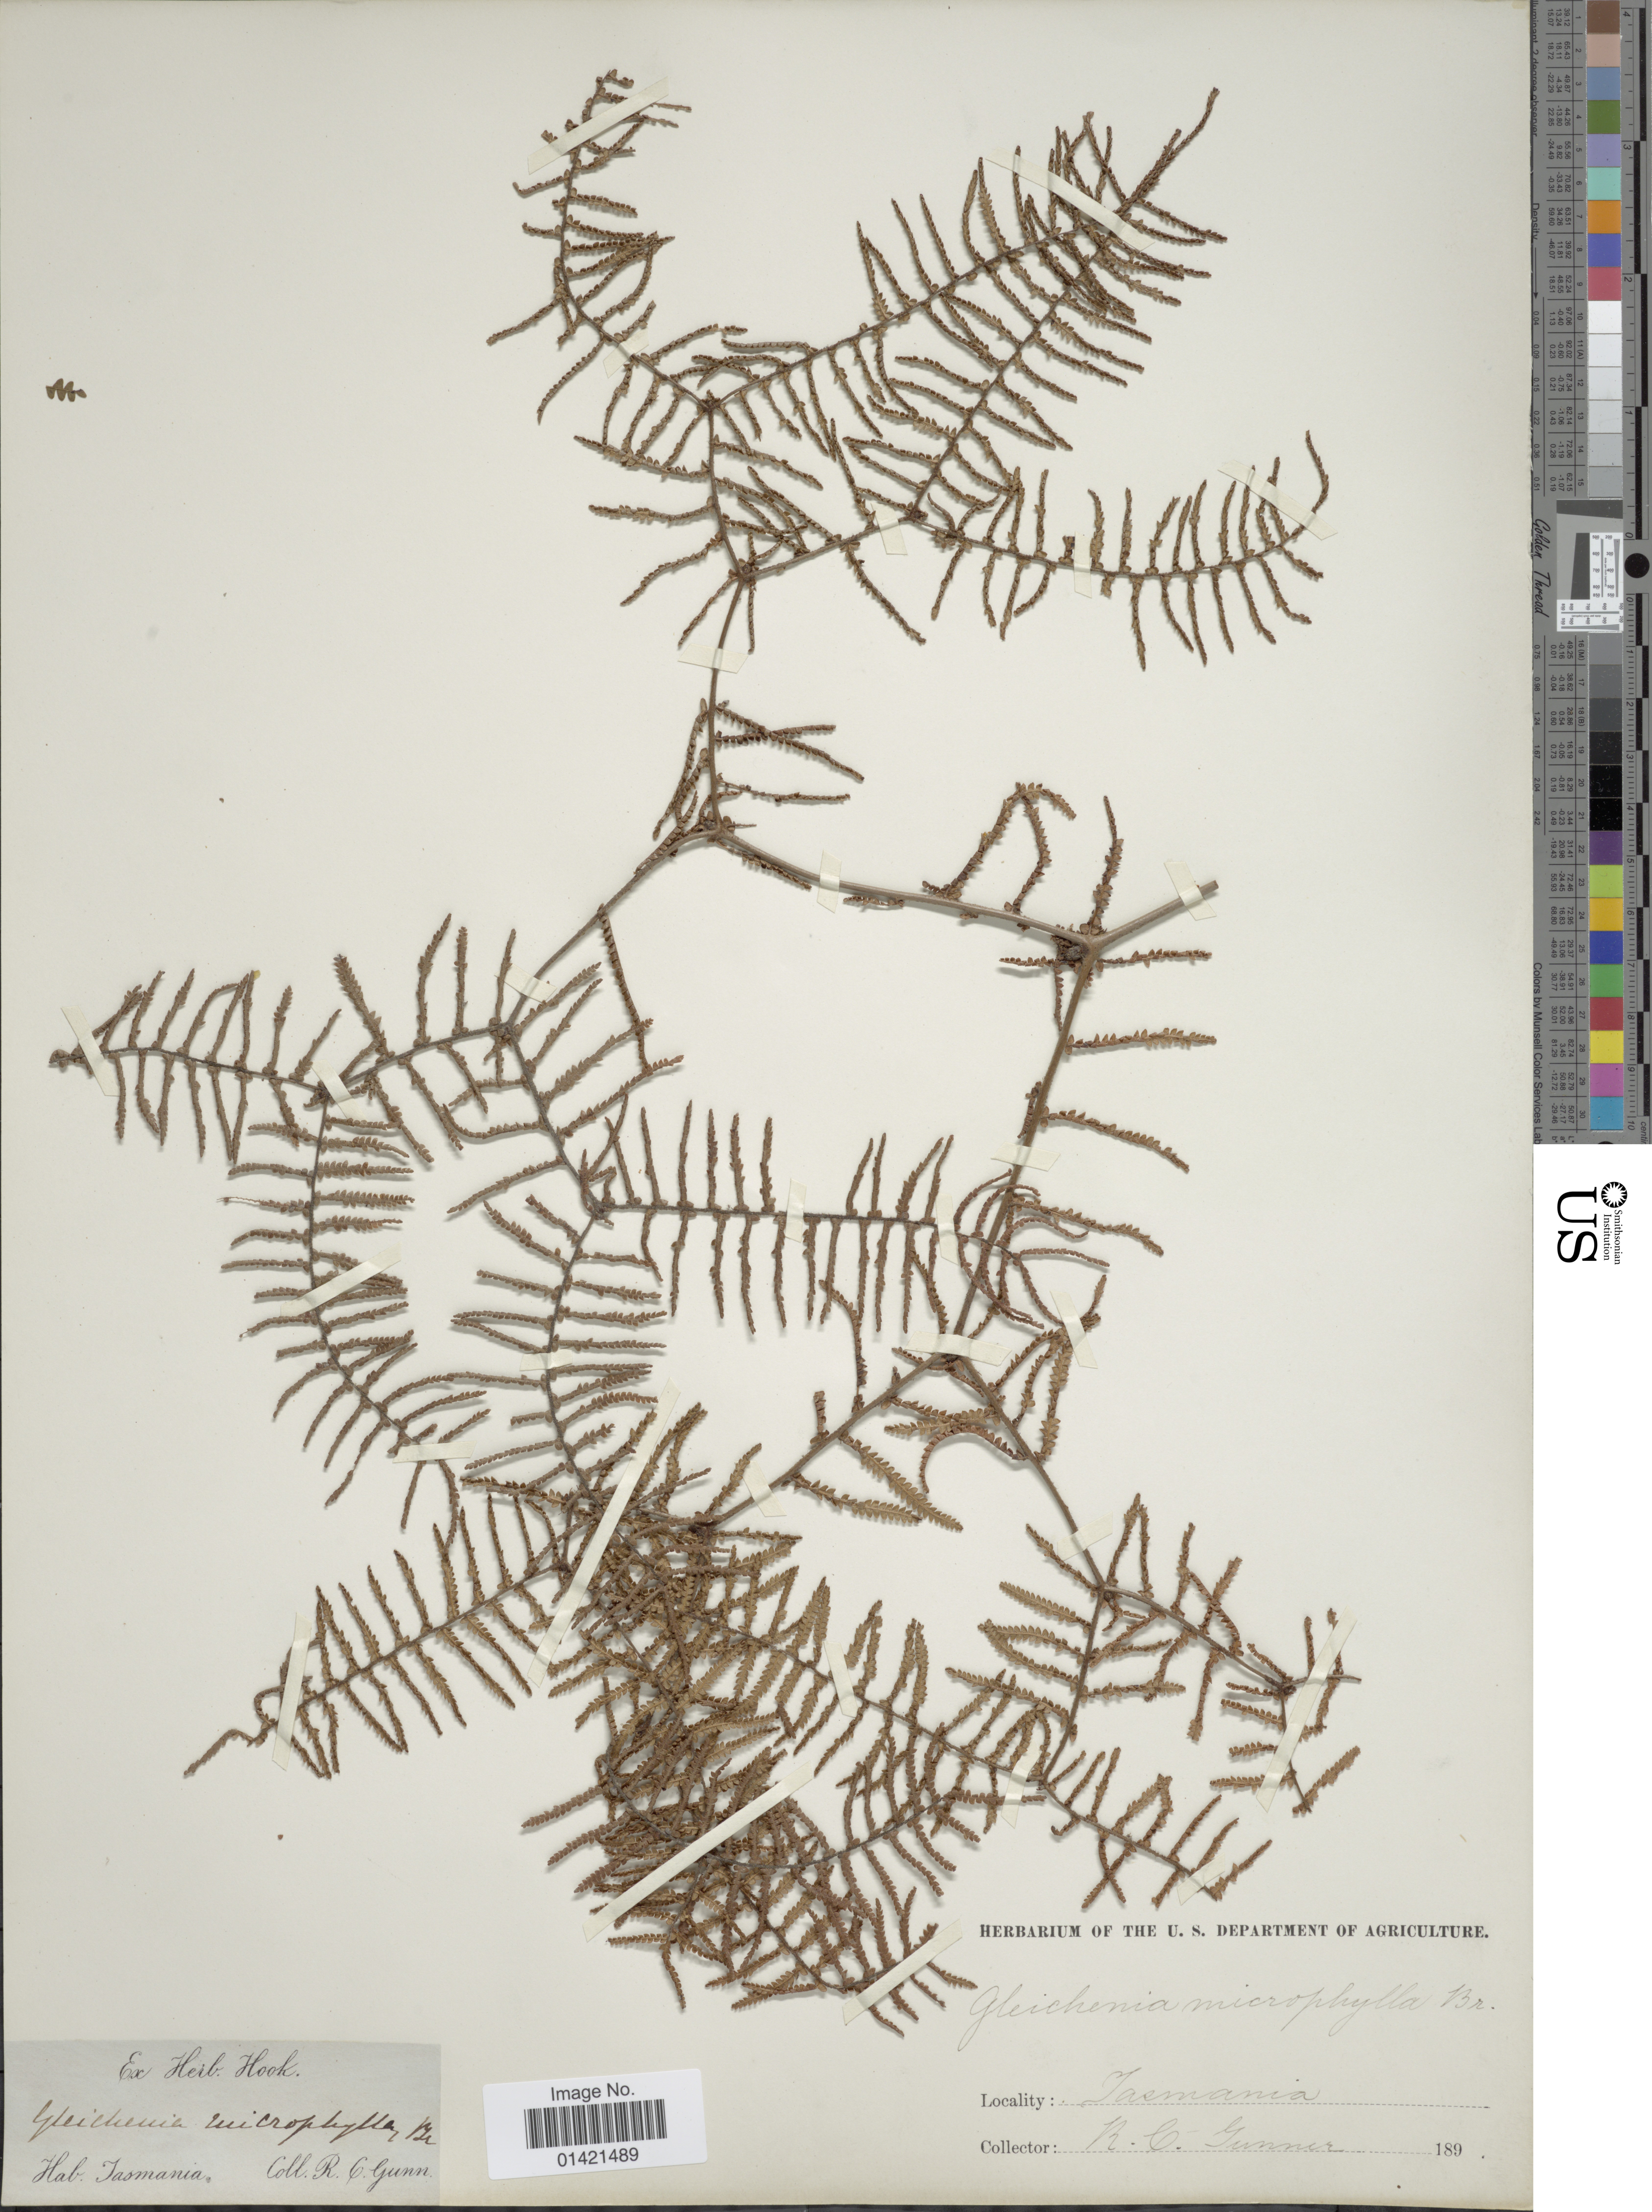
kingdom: Plantae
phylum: Tracheophyta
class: Polypodiopsida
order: Gleicheniales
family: Gleicheniaceae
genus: Gleichenia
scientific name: Gleichenia microphylla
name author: R. Br.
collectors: R. Gunn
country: Australia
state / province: Tasmania